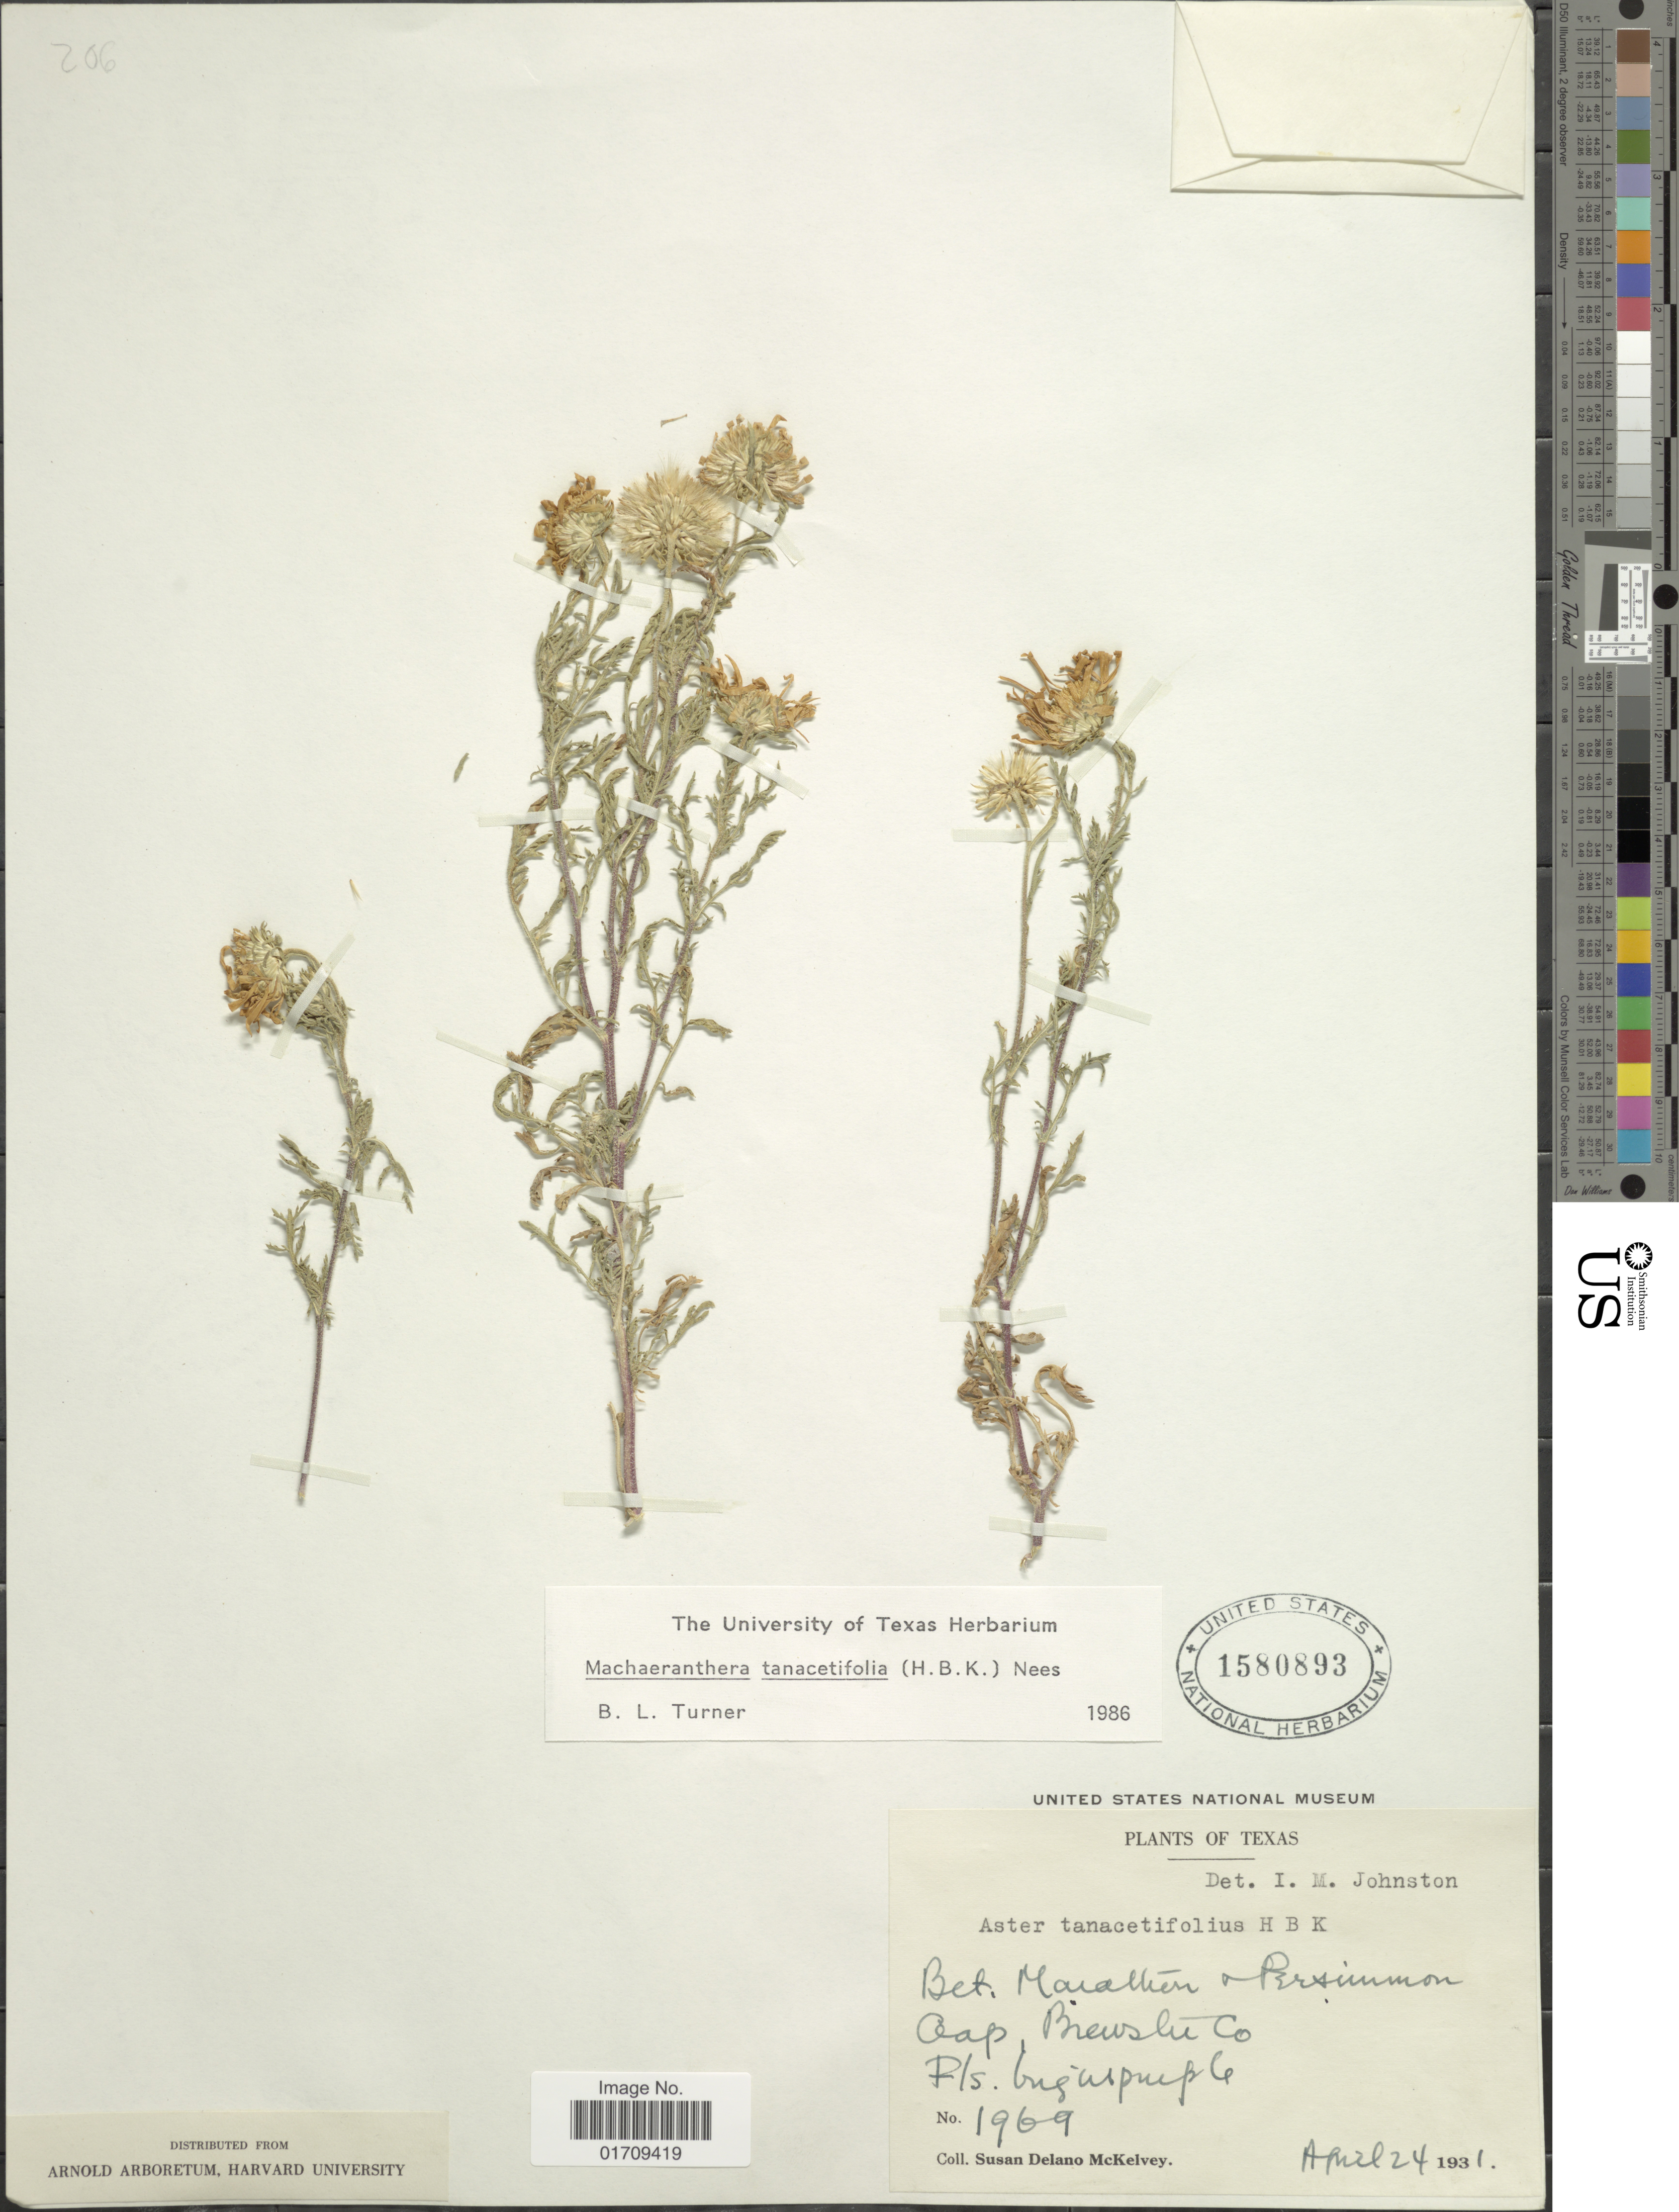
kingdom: Plantae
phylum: Tracheophyta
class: Magnoliopsida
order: Asterales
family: Asteraceae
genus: Machaeranthera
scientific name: Machaeranthera tanacetifolia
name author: (Kunth) Nees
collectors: S. A. McKelvey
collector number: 1969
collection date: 1931-04-24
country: United States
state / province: Texas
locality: Bet. Marathon + Persimmon Gap, Brewster Co.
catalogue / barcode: US 1580893